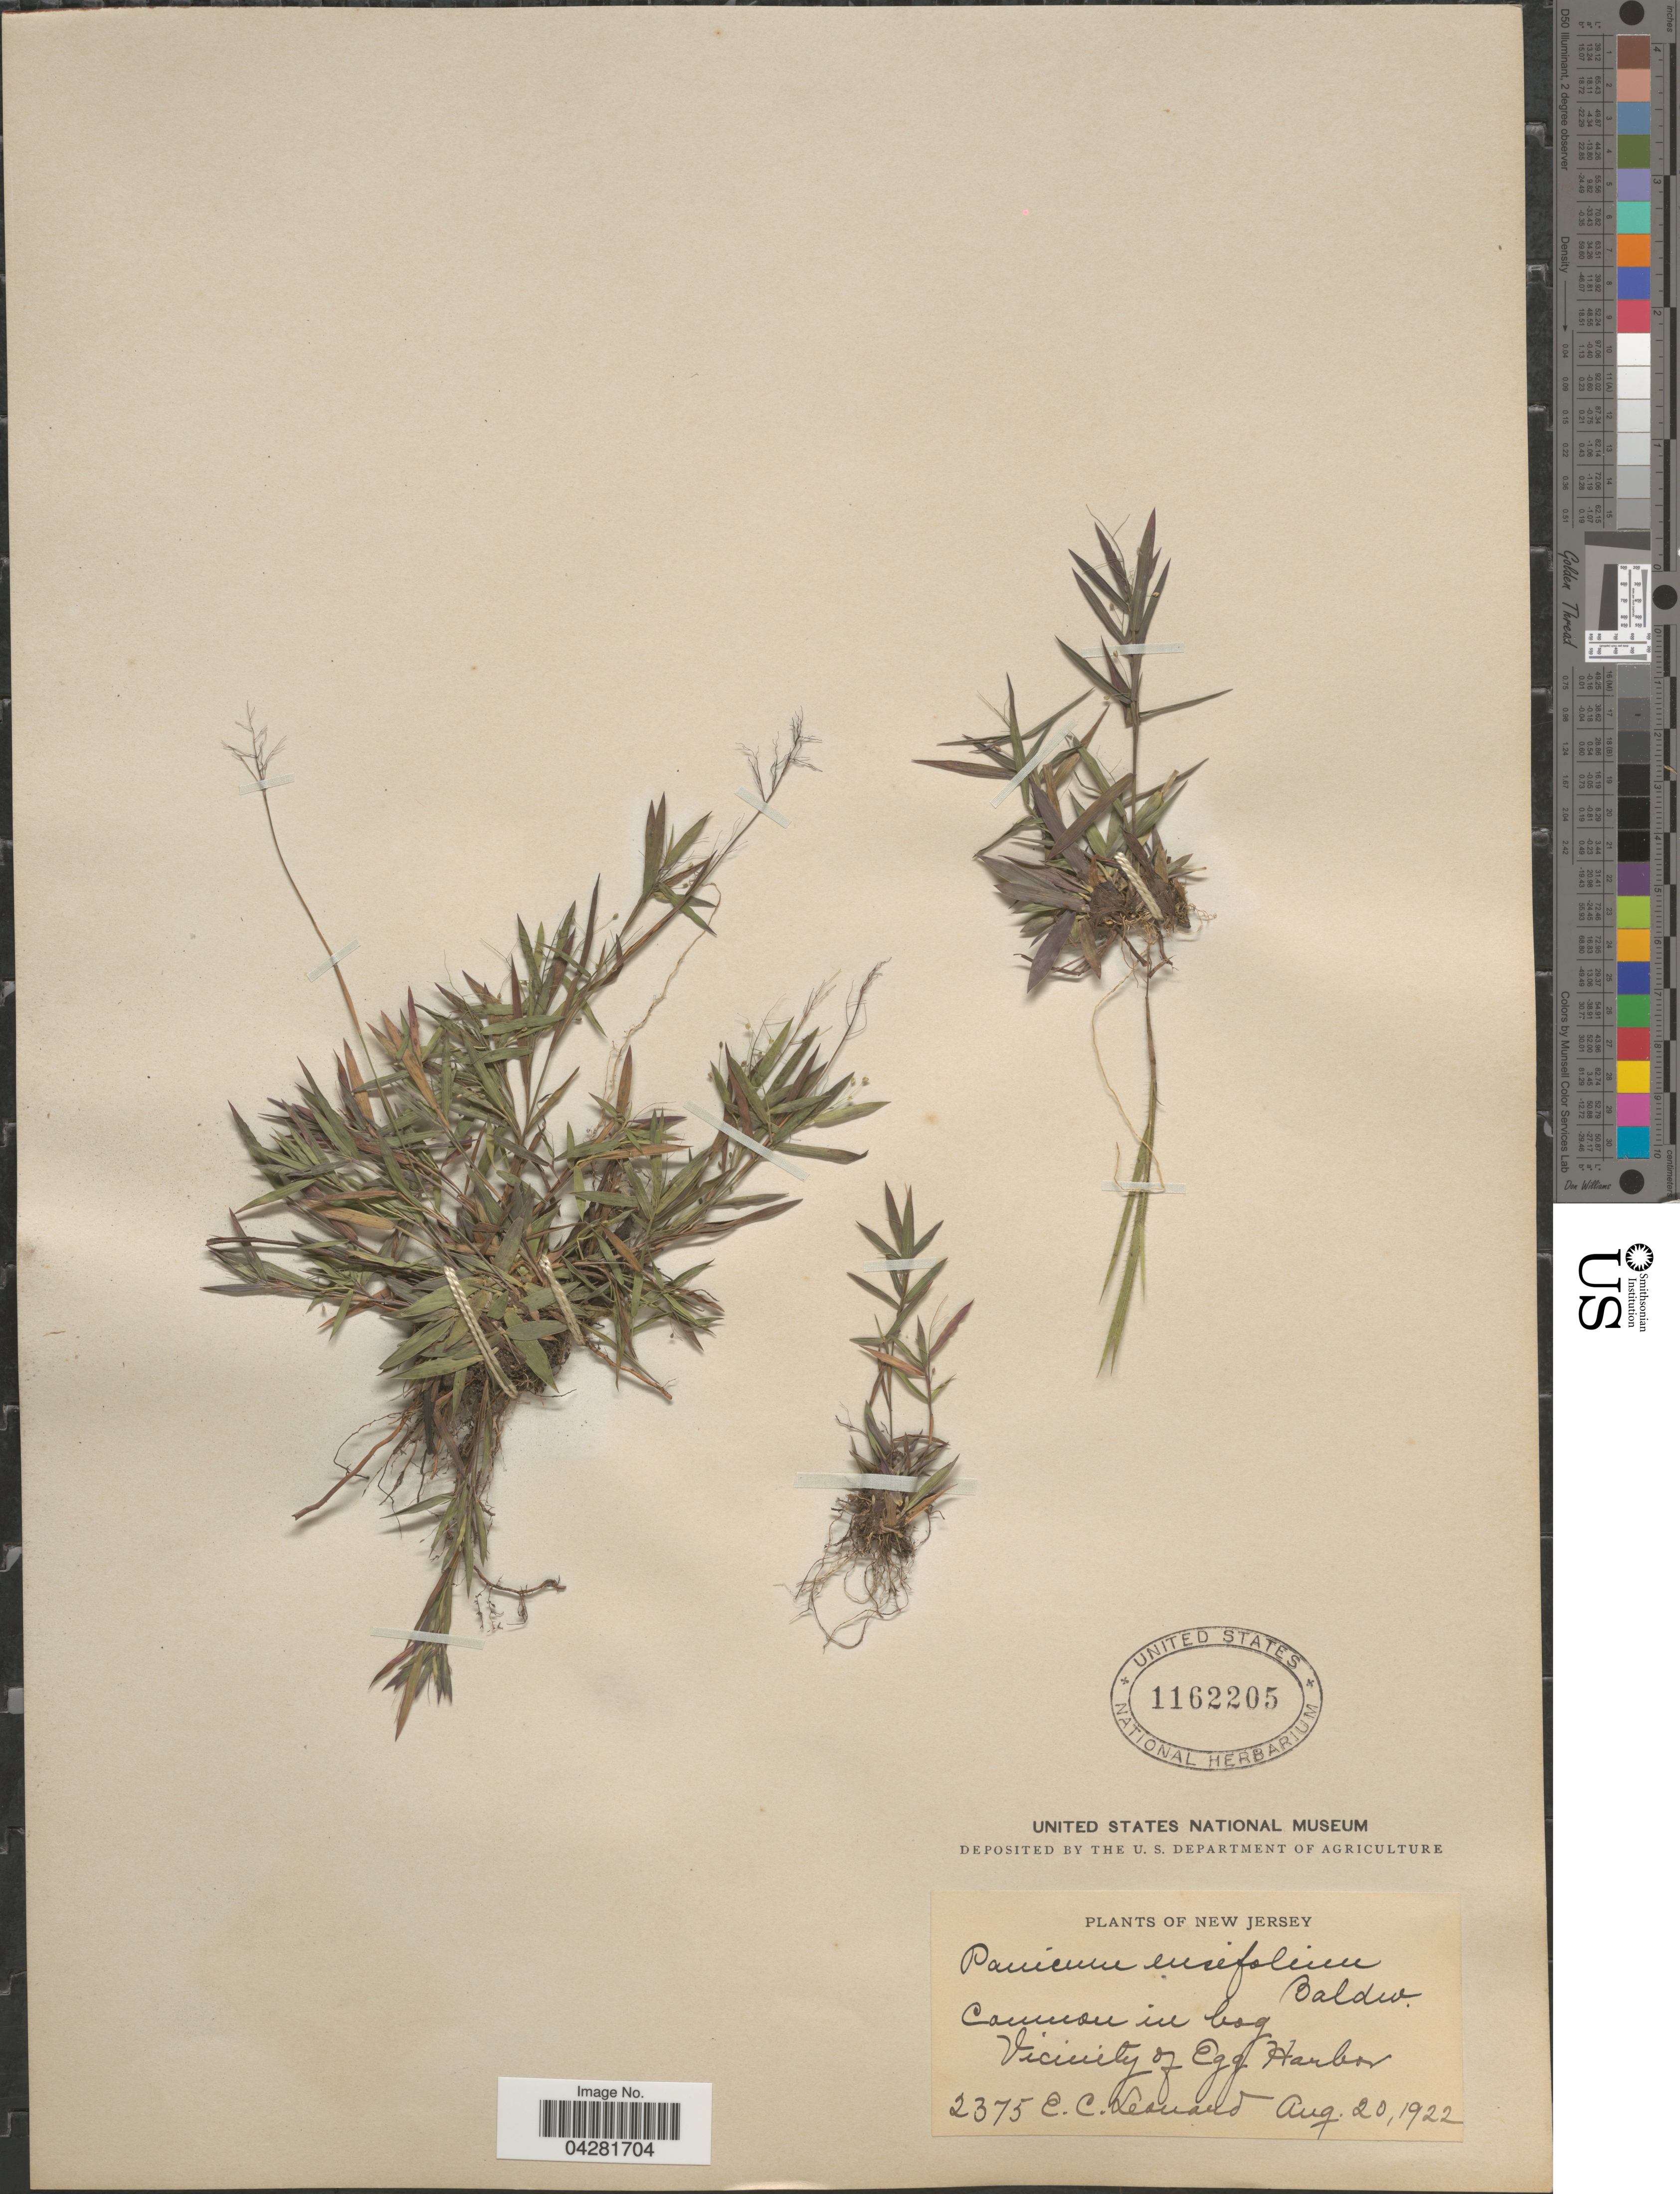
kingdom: Plantae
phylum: Tracheophyta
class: Liliopsida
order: Poales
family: Poaceae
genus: Dichanthelium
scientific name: Dichanthelium ensifolium var. ensifolium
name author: (Baldwin ex Elliot) Gould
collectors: E. C. Leonard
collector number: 2375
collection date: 1922-08-20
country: United States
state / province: New Jersey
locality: Vicinity of Egg Harbor.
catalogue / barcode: US 1162205